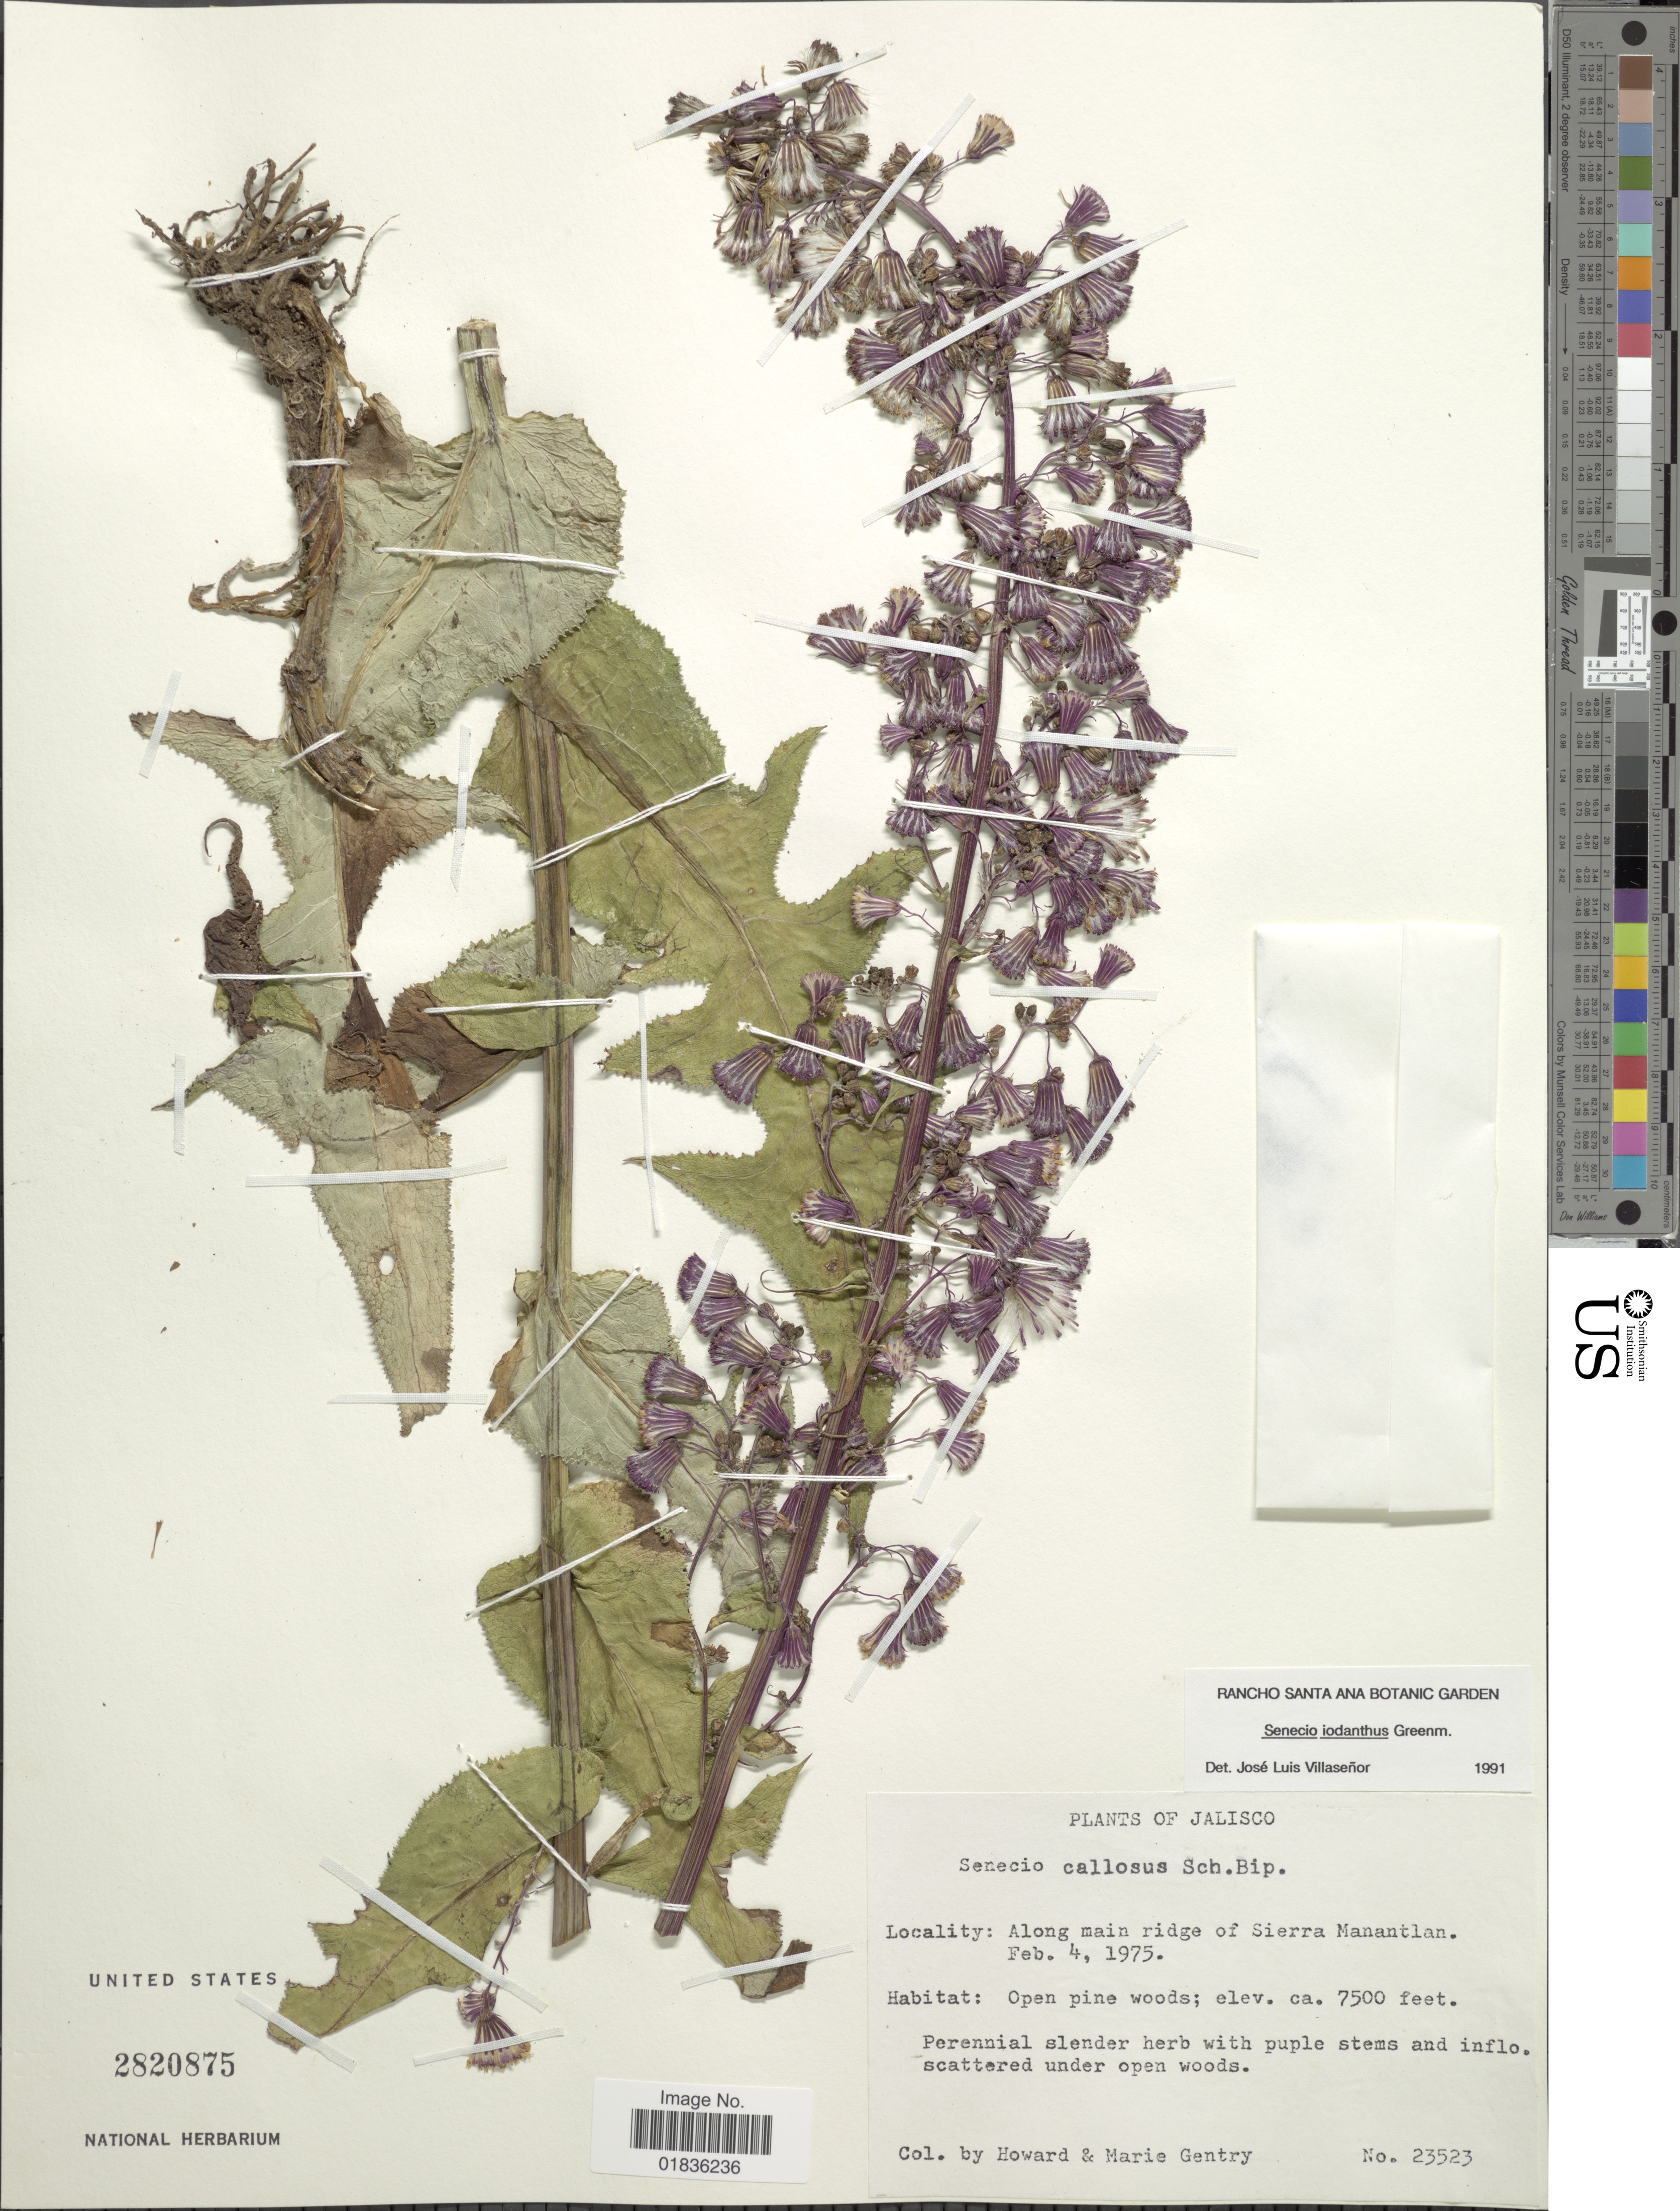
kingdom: Plantae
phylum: Tracheophyta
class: Magnoliopsida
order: Asterales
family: Asteraceae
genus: Senecio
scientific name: Senecio iodanthus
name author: Greenm.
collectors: H. S. Gentry & M. Gentry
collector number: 23523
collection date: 1975-02-04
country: Mexico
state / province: Jalisco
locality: Along main ridge of Sierra Manantlan.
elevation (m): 2286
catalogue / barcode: US 2820875